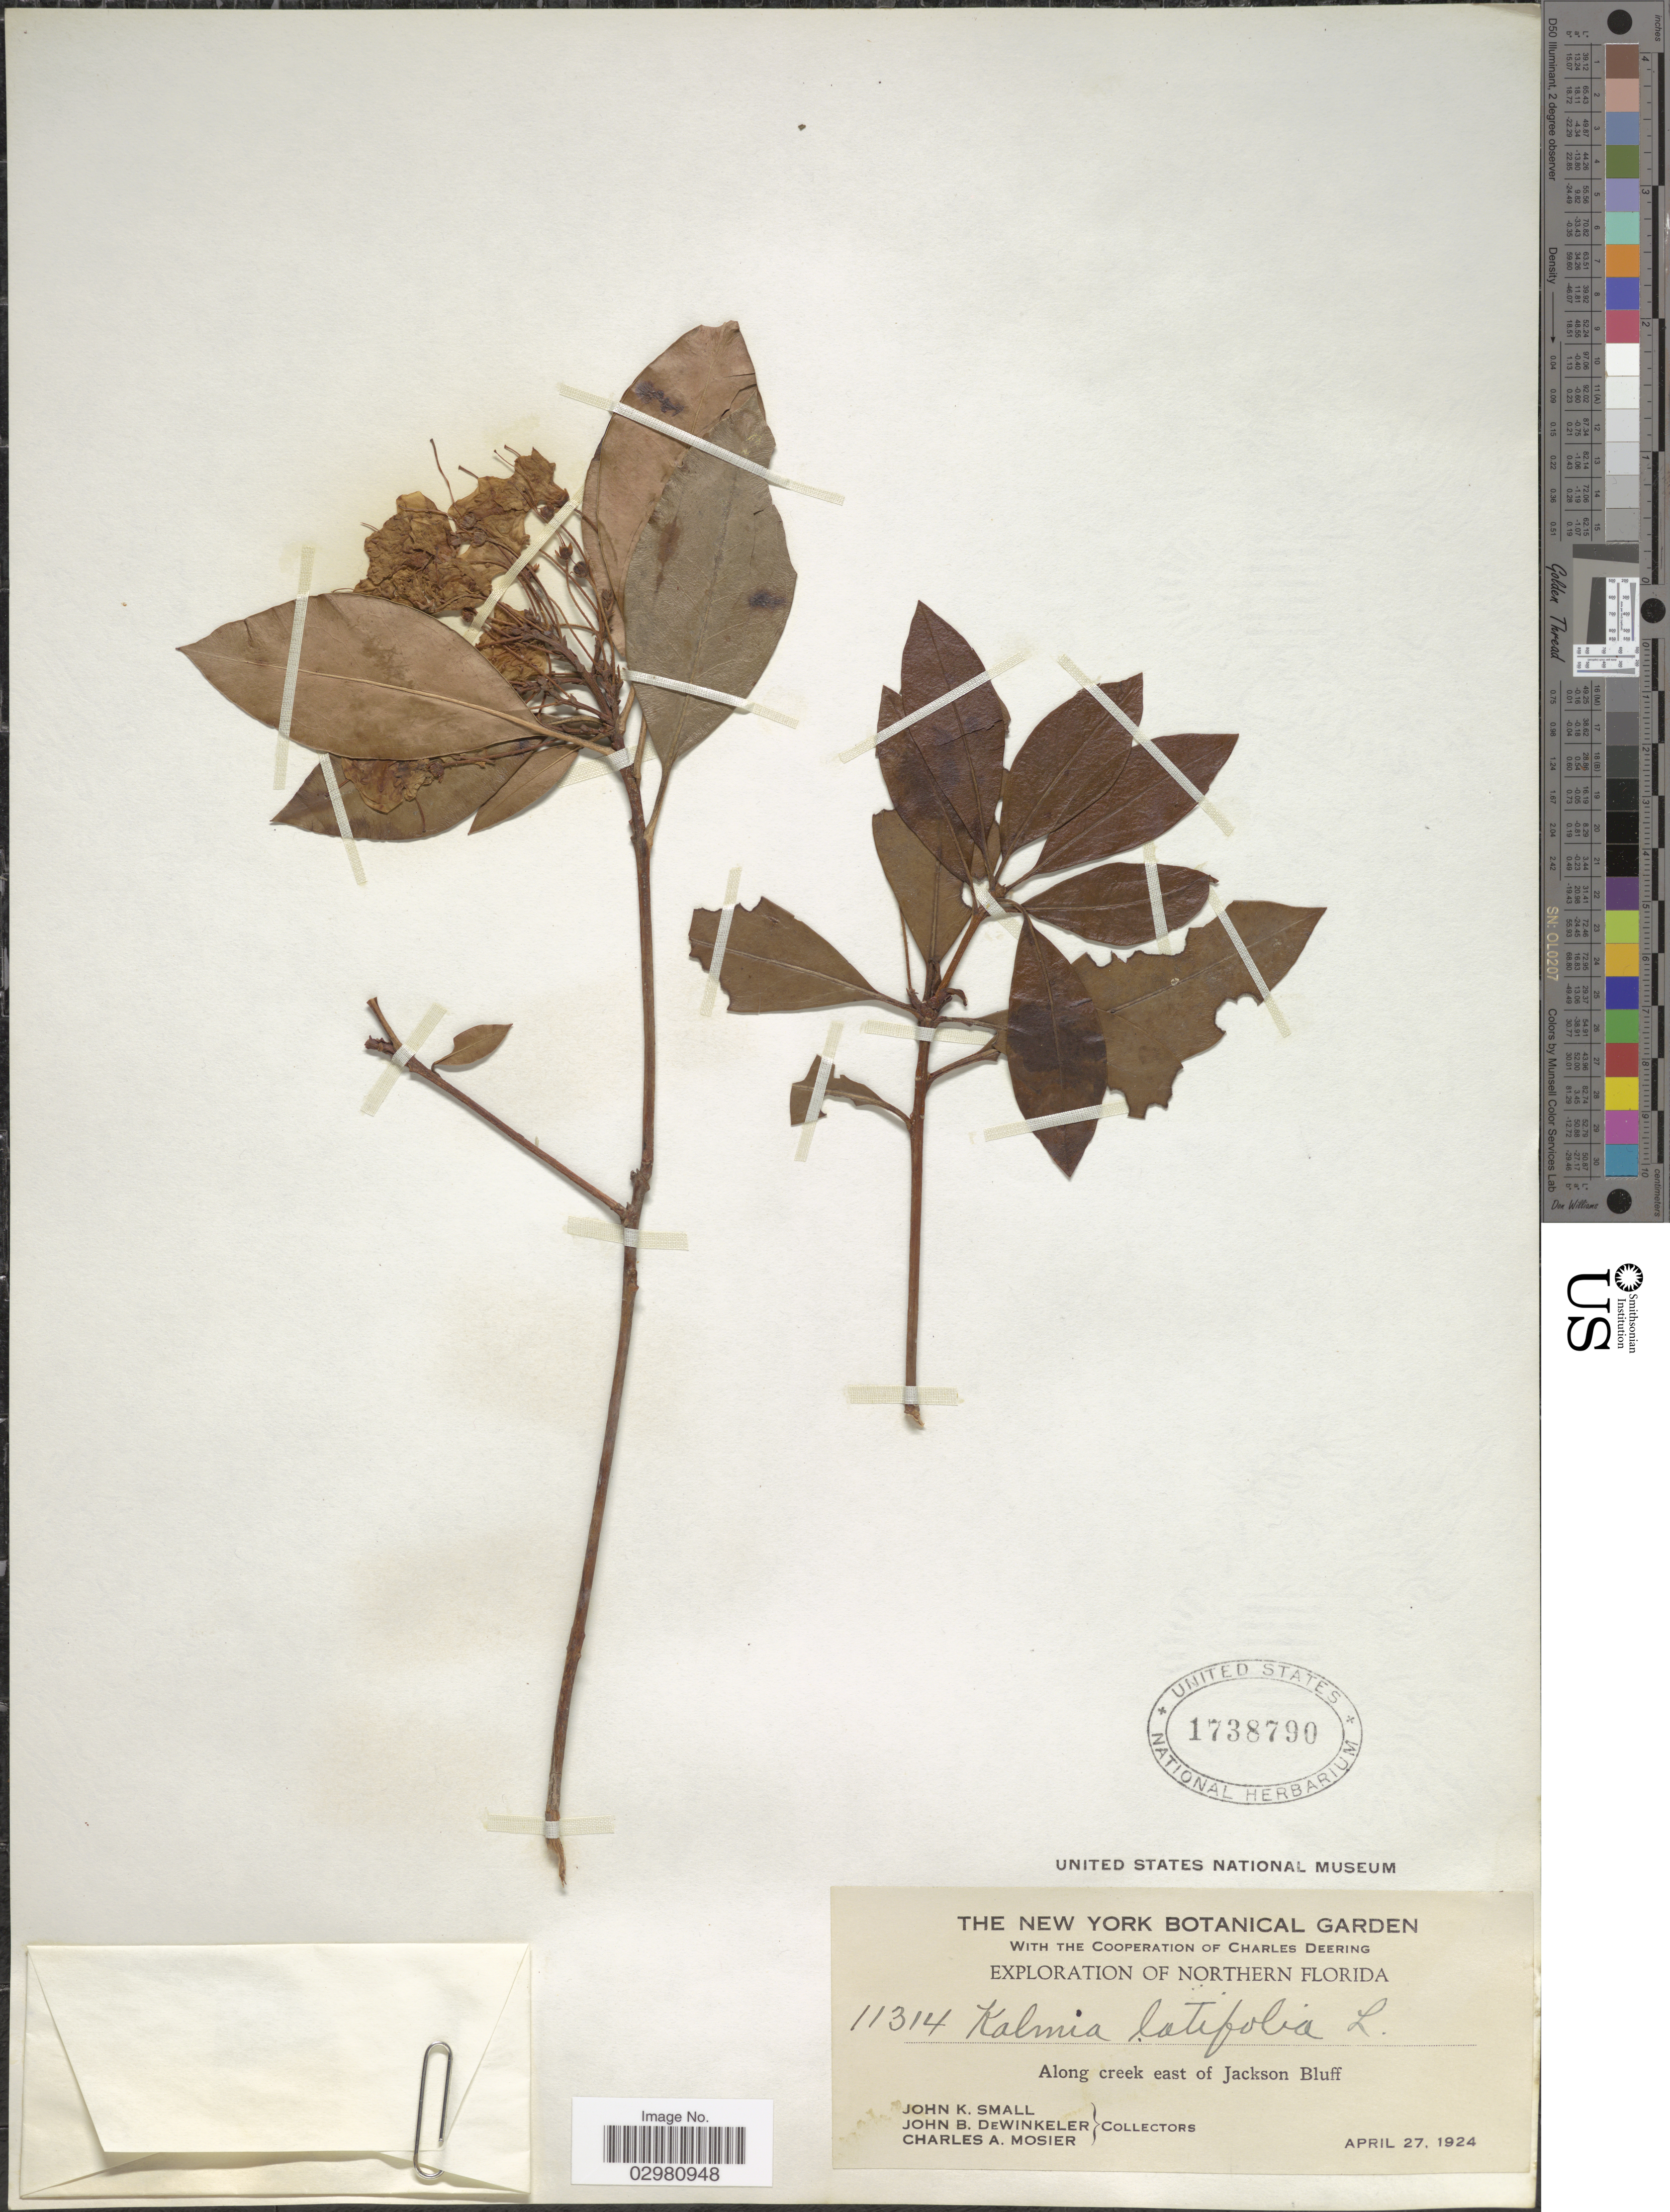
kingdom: Plantae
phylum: Tracheophyta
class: Magnoliopsida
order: Ericales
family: Ericaceae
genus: Kalmia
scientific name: Kalmia latifolia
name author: L.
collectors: J. K. Small, J. B. Dewinkeler & C. A. Mosier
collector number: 11314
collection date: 1924-04-27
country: United States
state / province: Florida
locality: Northern Florida. Along creek east of Jackson Bluff.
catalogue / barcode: US 1738790